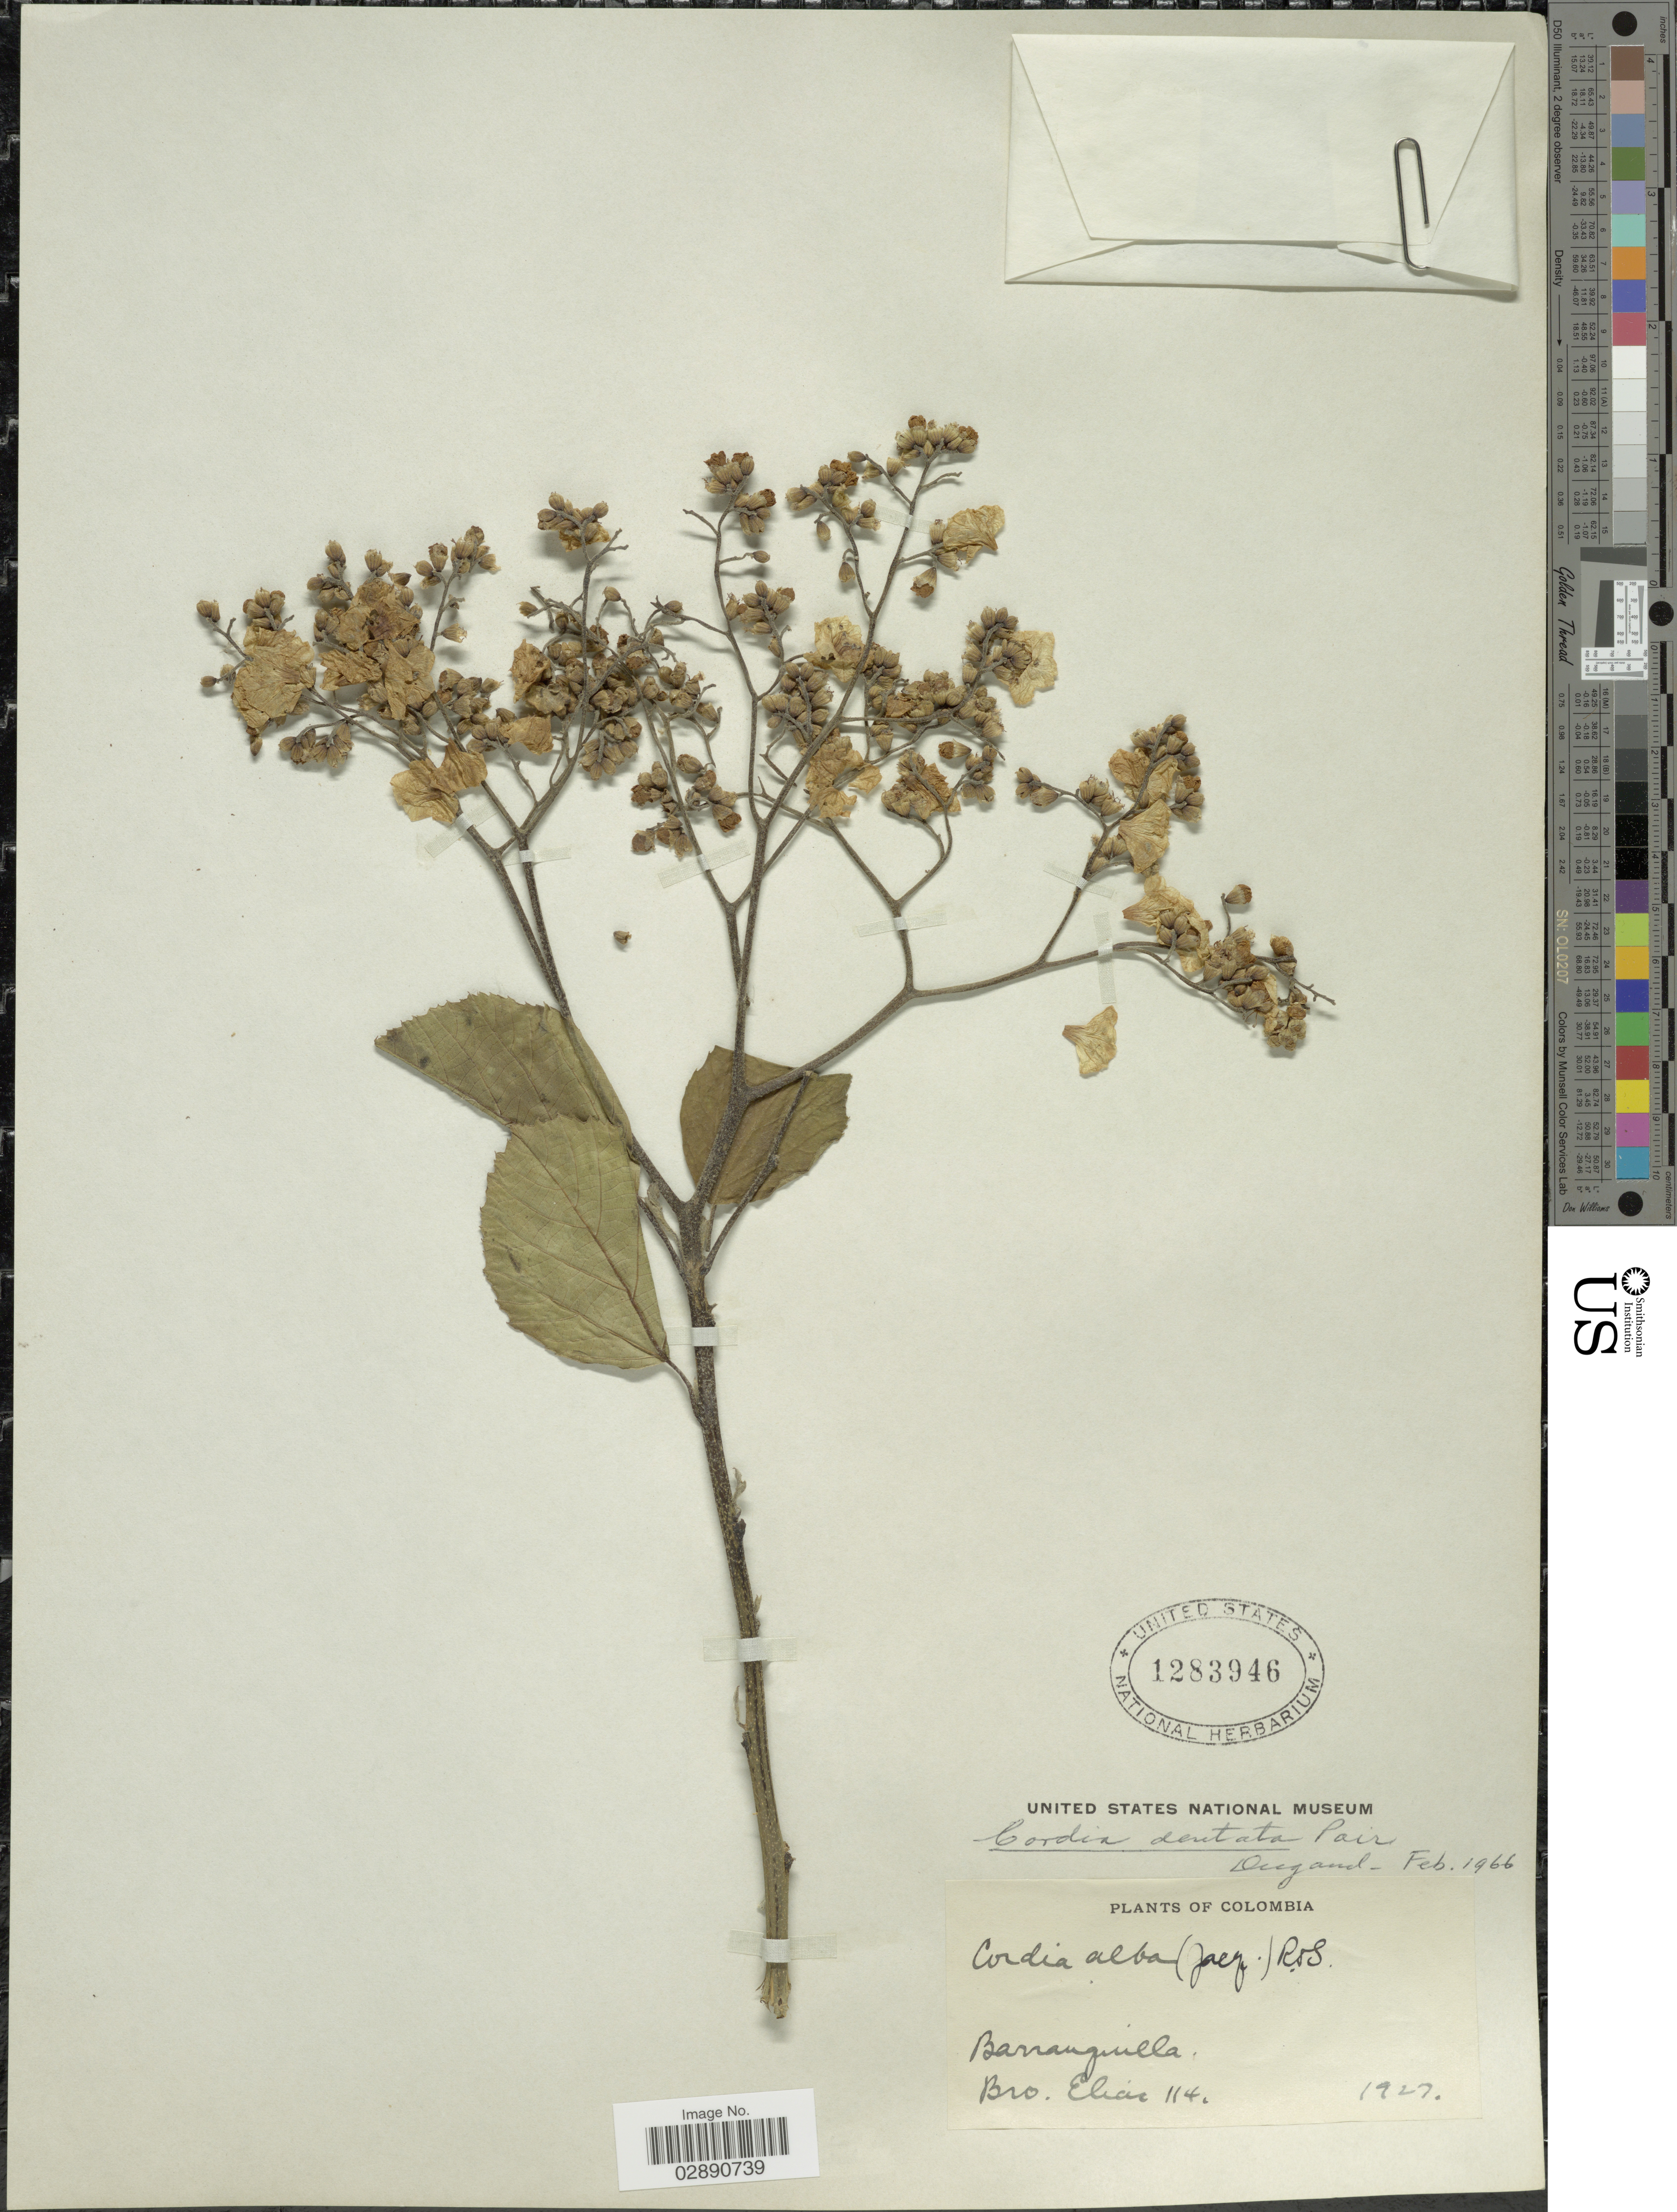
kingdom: Plantae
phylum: Tracheophyta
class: Magnoliopsida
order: Boraginales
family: Cordiaceae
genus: Cordia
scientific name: Cordia dentata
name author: Poir.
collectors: Bro. Elias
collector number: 114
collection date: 1927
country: Colombia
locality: Barranquilla.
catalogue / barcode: US 1283946